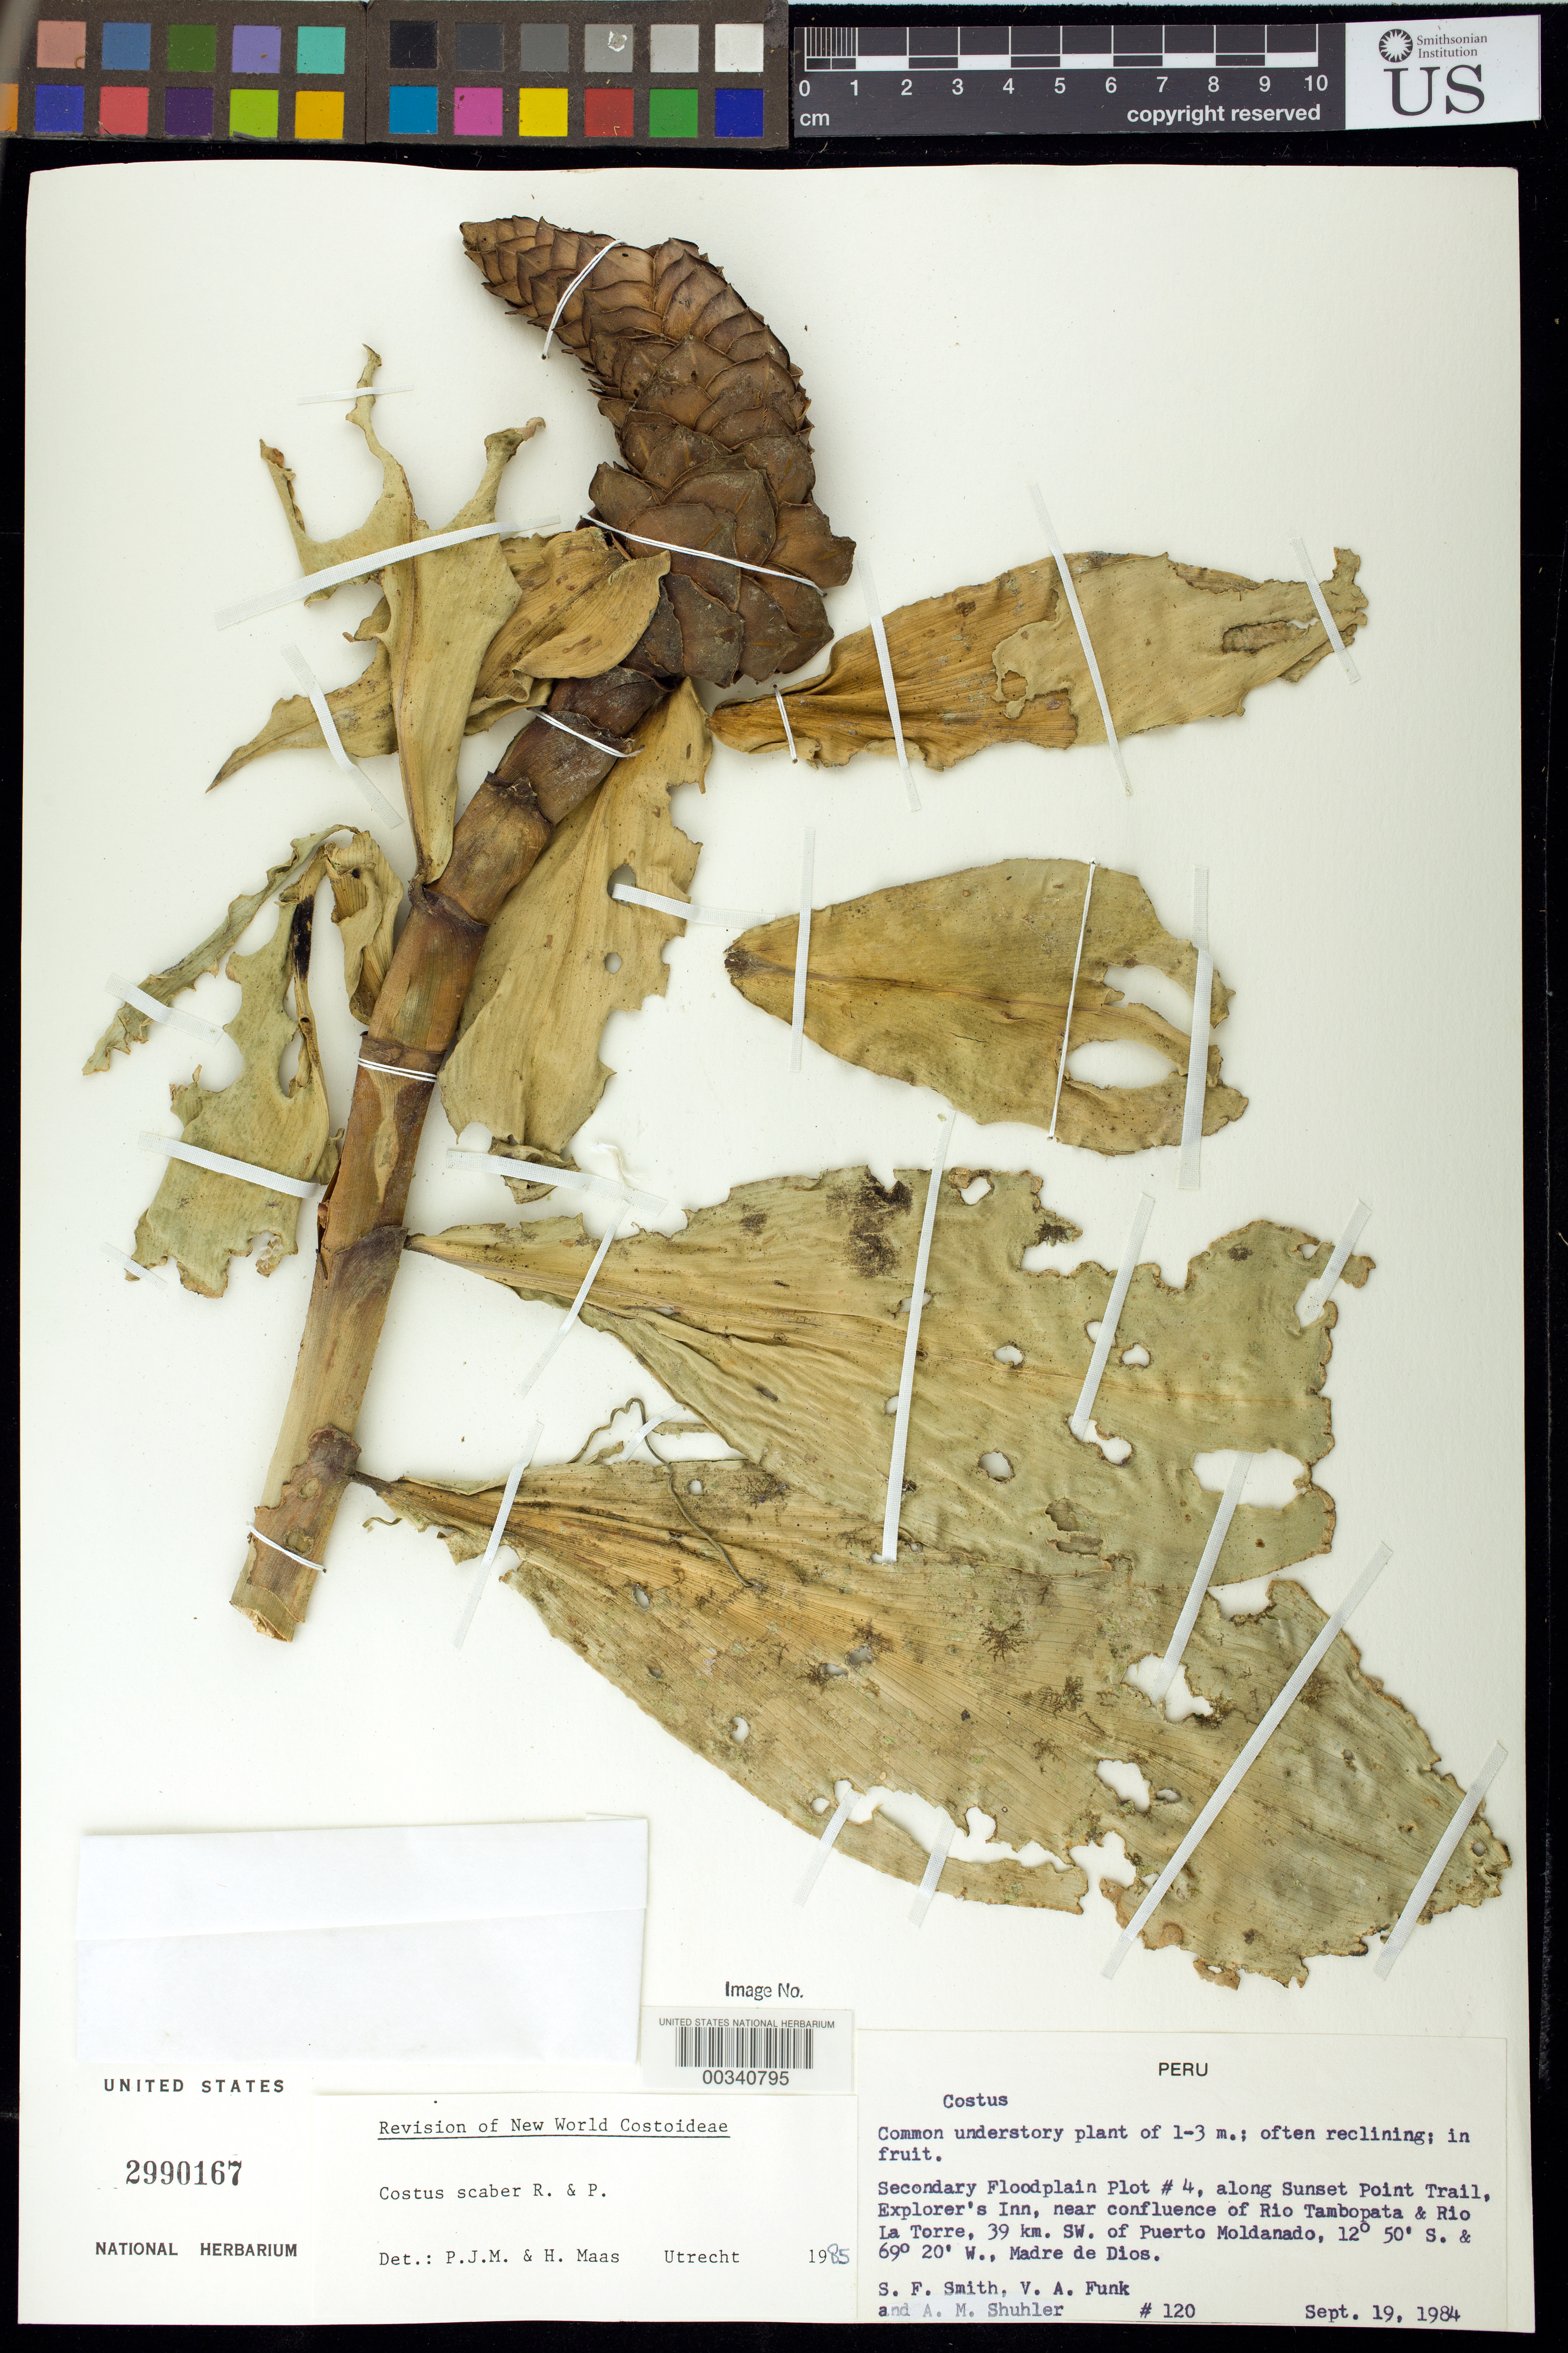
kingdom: Plantae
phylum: Tracheophyta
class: Liliopsida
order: Zingiberales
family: Costaceae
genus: Costus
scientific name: Costus scaber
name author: Ruiz & Pav.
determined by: Maas, Paul J. M.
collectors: S.F. Smith, V. Funk & A. Shuhler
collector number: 120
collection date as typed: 19 Sep 1984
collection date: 1984-09-19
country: Peru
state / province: Madre de Dios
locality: Secondary floodplain plot #4, along sunset point trail, explorer's inn, near confluence of rio tambopata and rio la torre, ...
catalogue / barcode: US 2990167